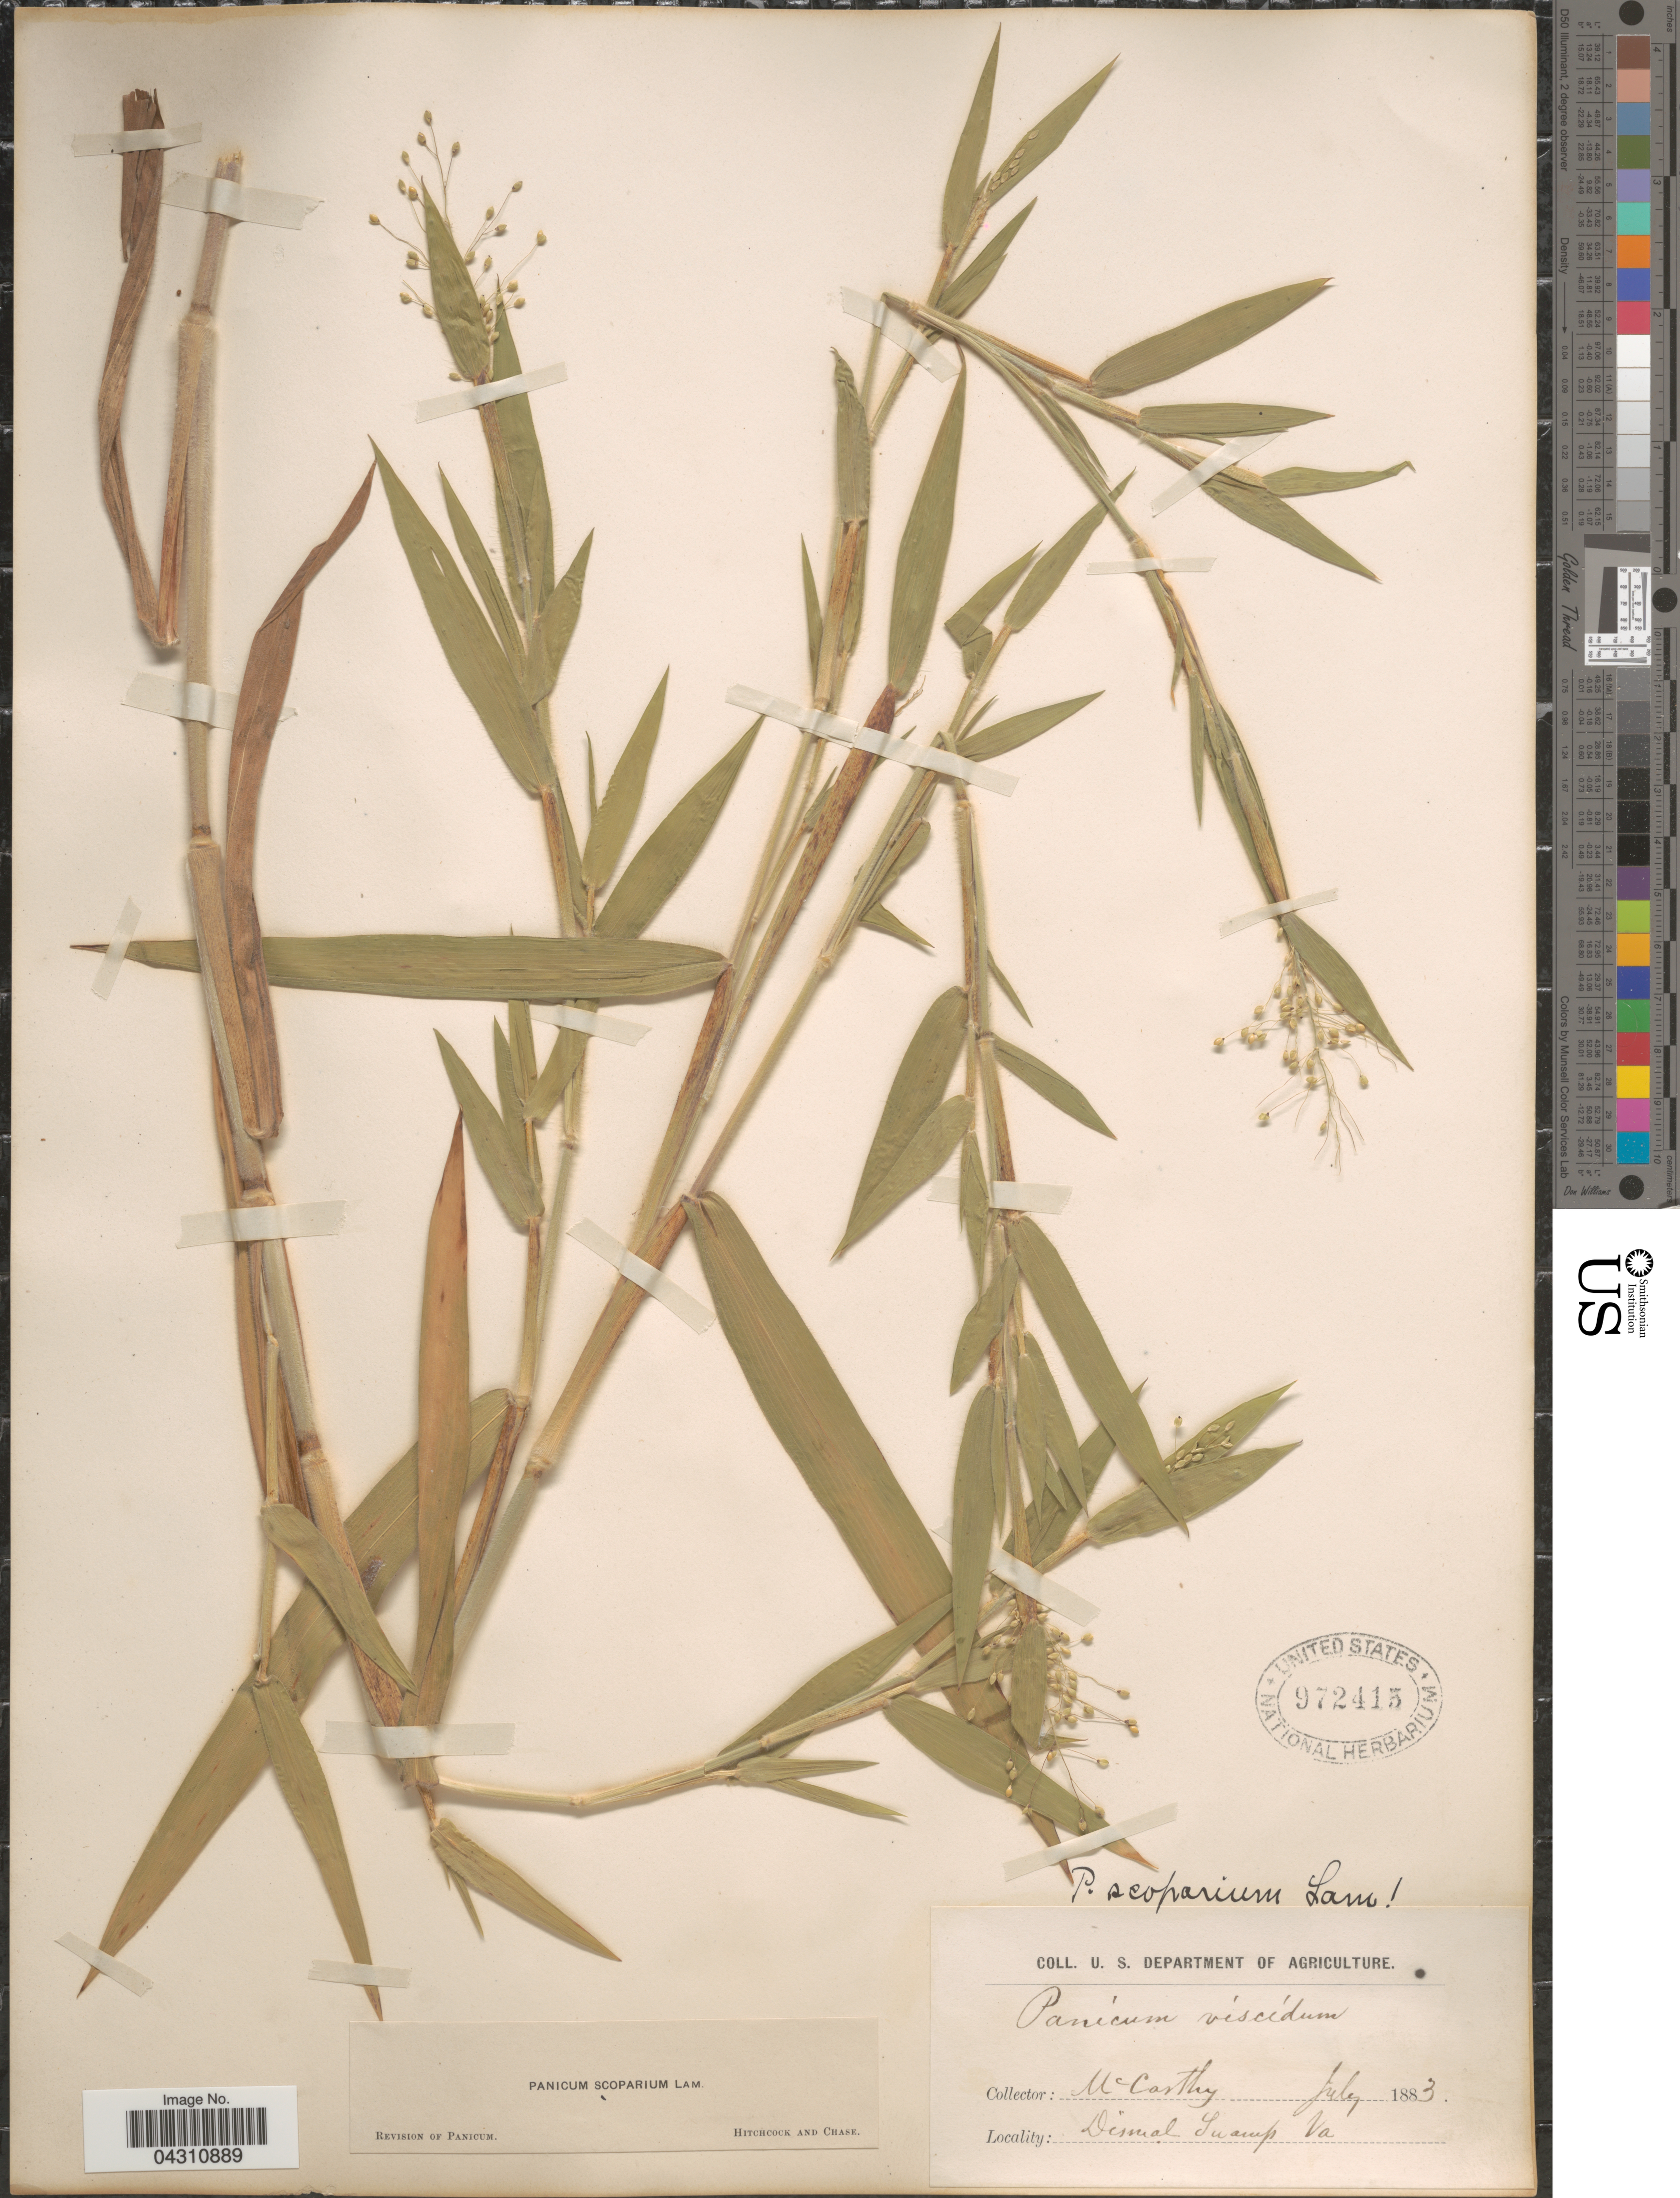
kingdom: Plantae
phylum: Tracheophyta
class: Liliopsida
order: Poales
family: Poaceae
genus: Dichanthelium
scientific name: Dichanthelium scoparium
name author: (Lam.) Gould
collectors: -- McCarthy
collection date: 1883-07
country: United States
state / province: Virginia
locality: Dismal Swamp.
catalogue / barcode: US 972415